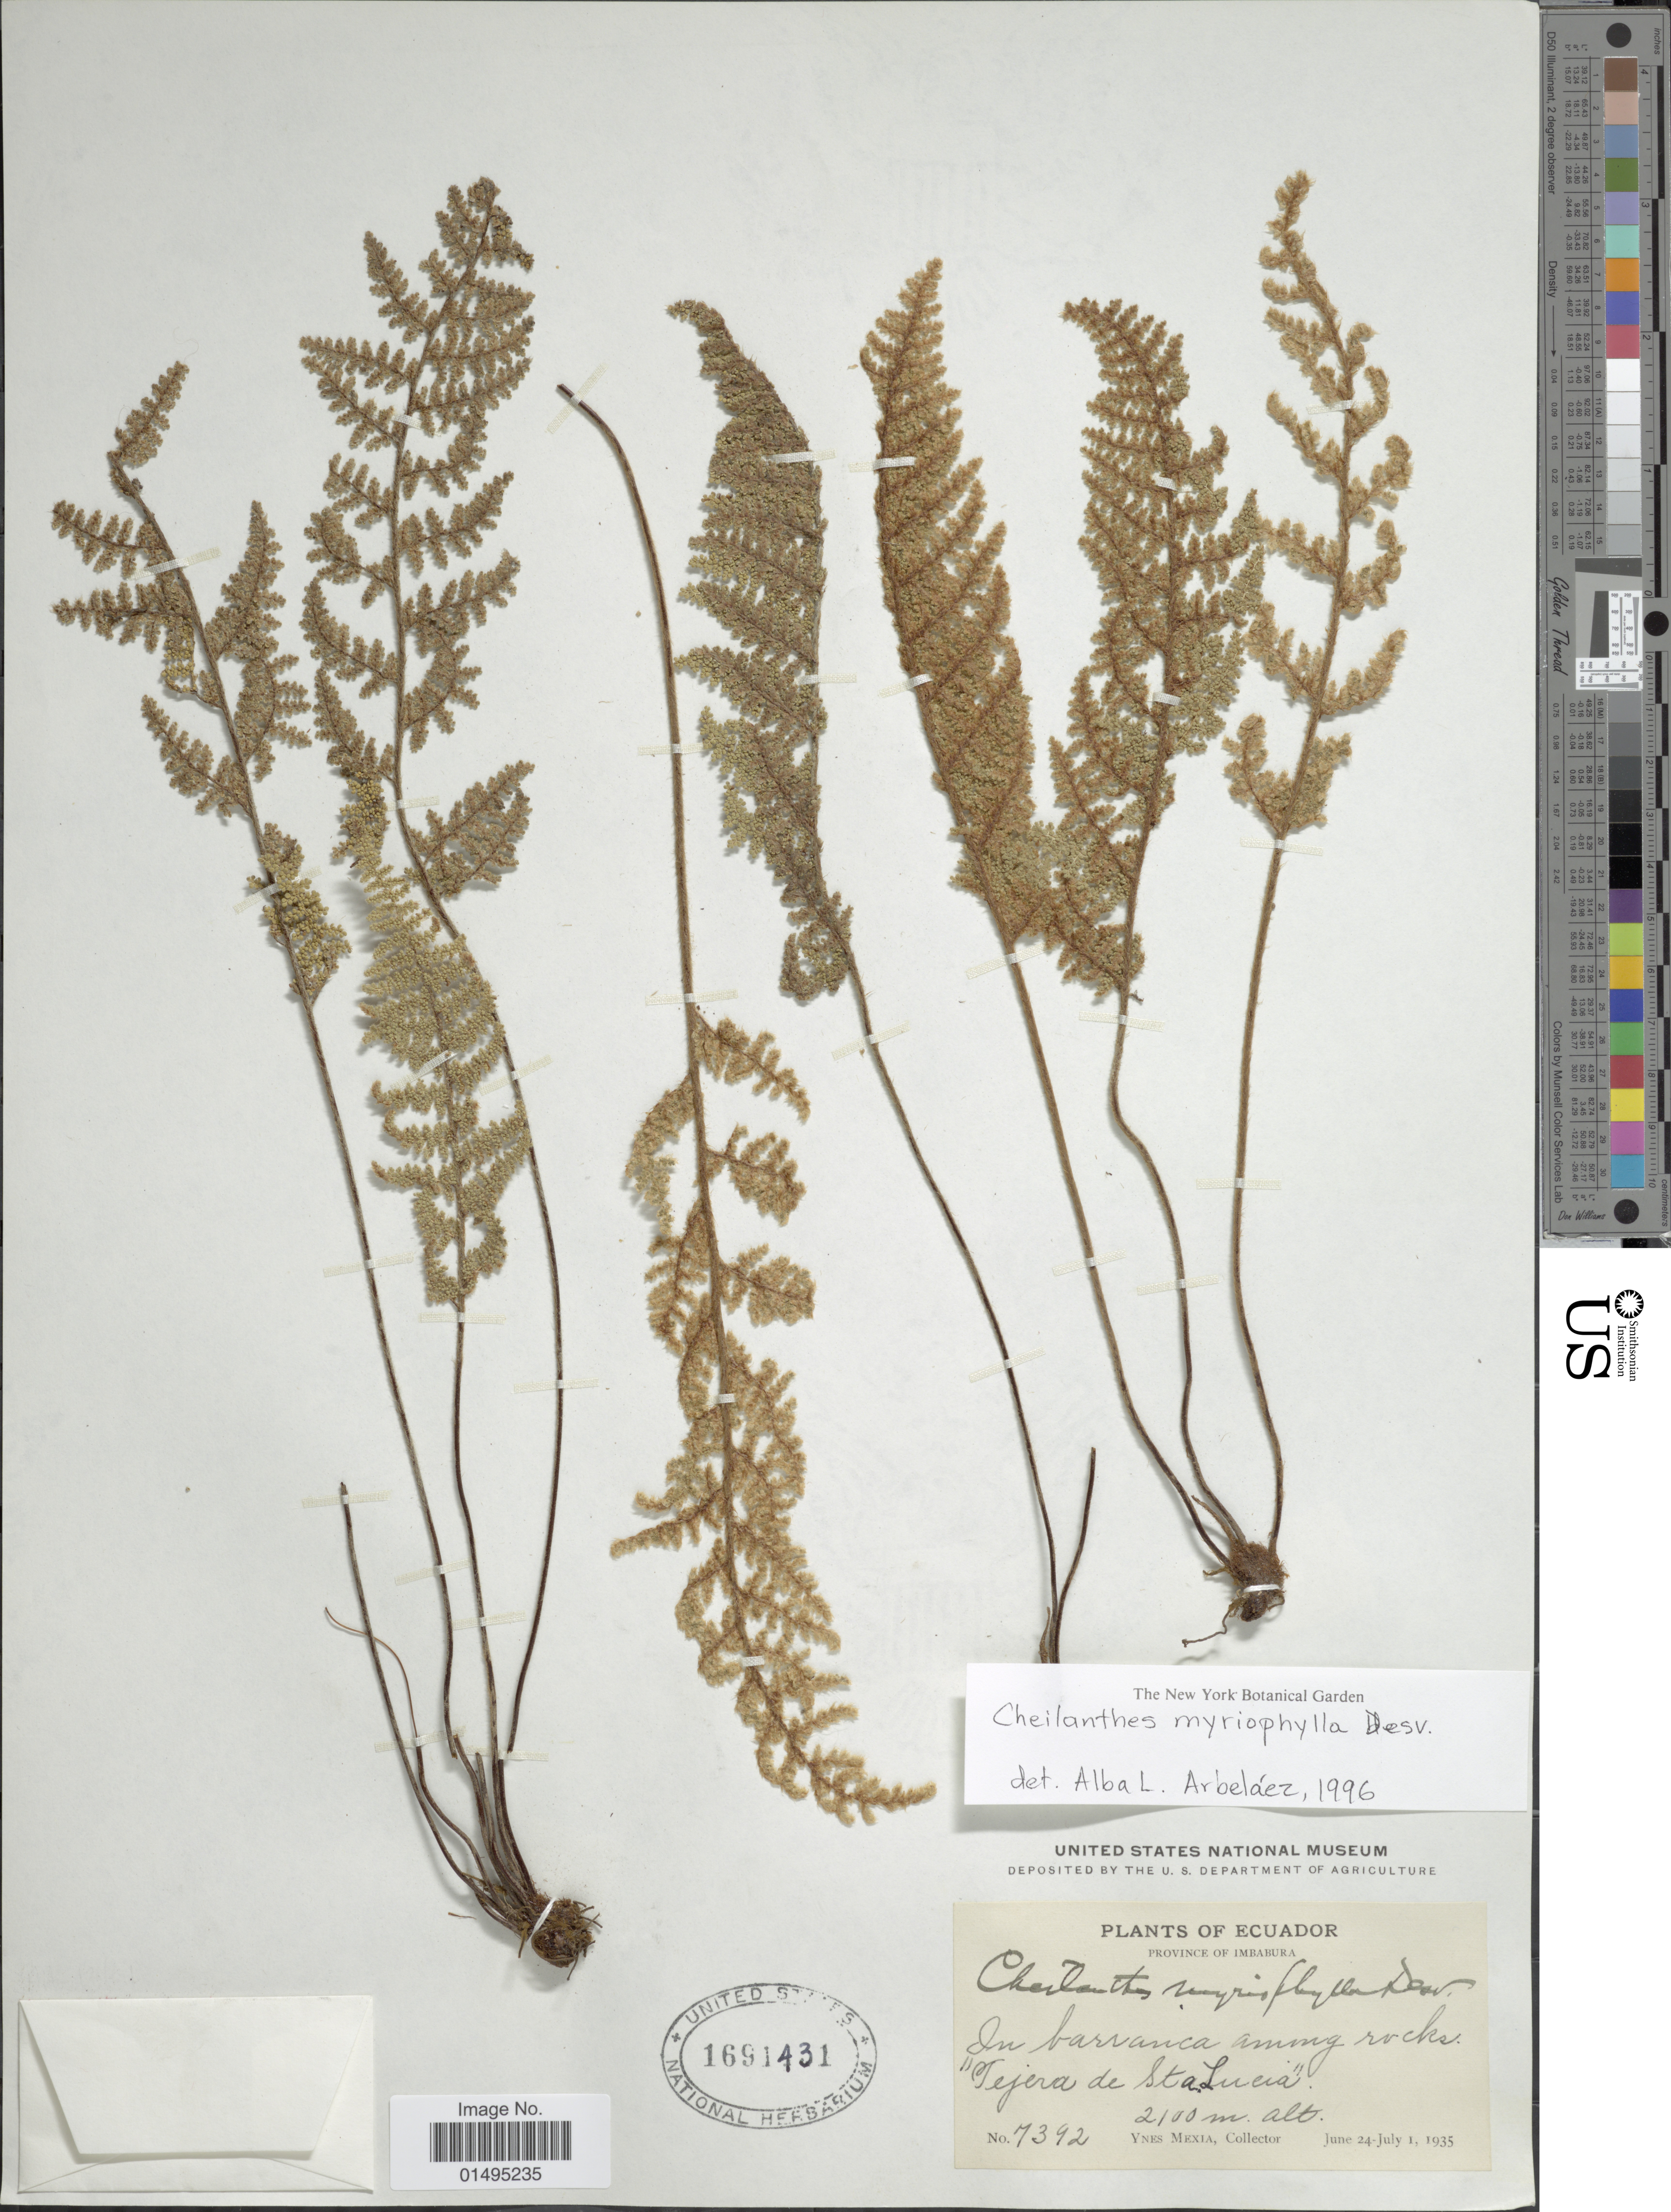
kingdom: Plantae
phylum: Tracheophyta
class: Polypodiopsida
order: Polypodiales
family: Pteridaceae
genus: Myriopteris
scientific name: Myriopteris myriophylla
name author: (Desv.) J. Sm.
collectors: Y. Mexia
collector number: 7392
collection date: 1935-06-24/1935-07-01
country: Ecuador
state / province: Imbabura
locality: Ecuador, Province of Imbabura, Tejera de Stalueia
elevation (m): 2100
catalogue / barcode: US 1691431